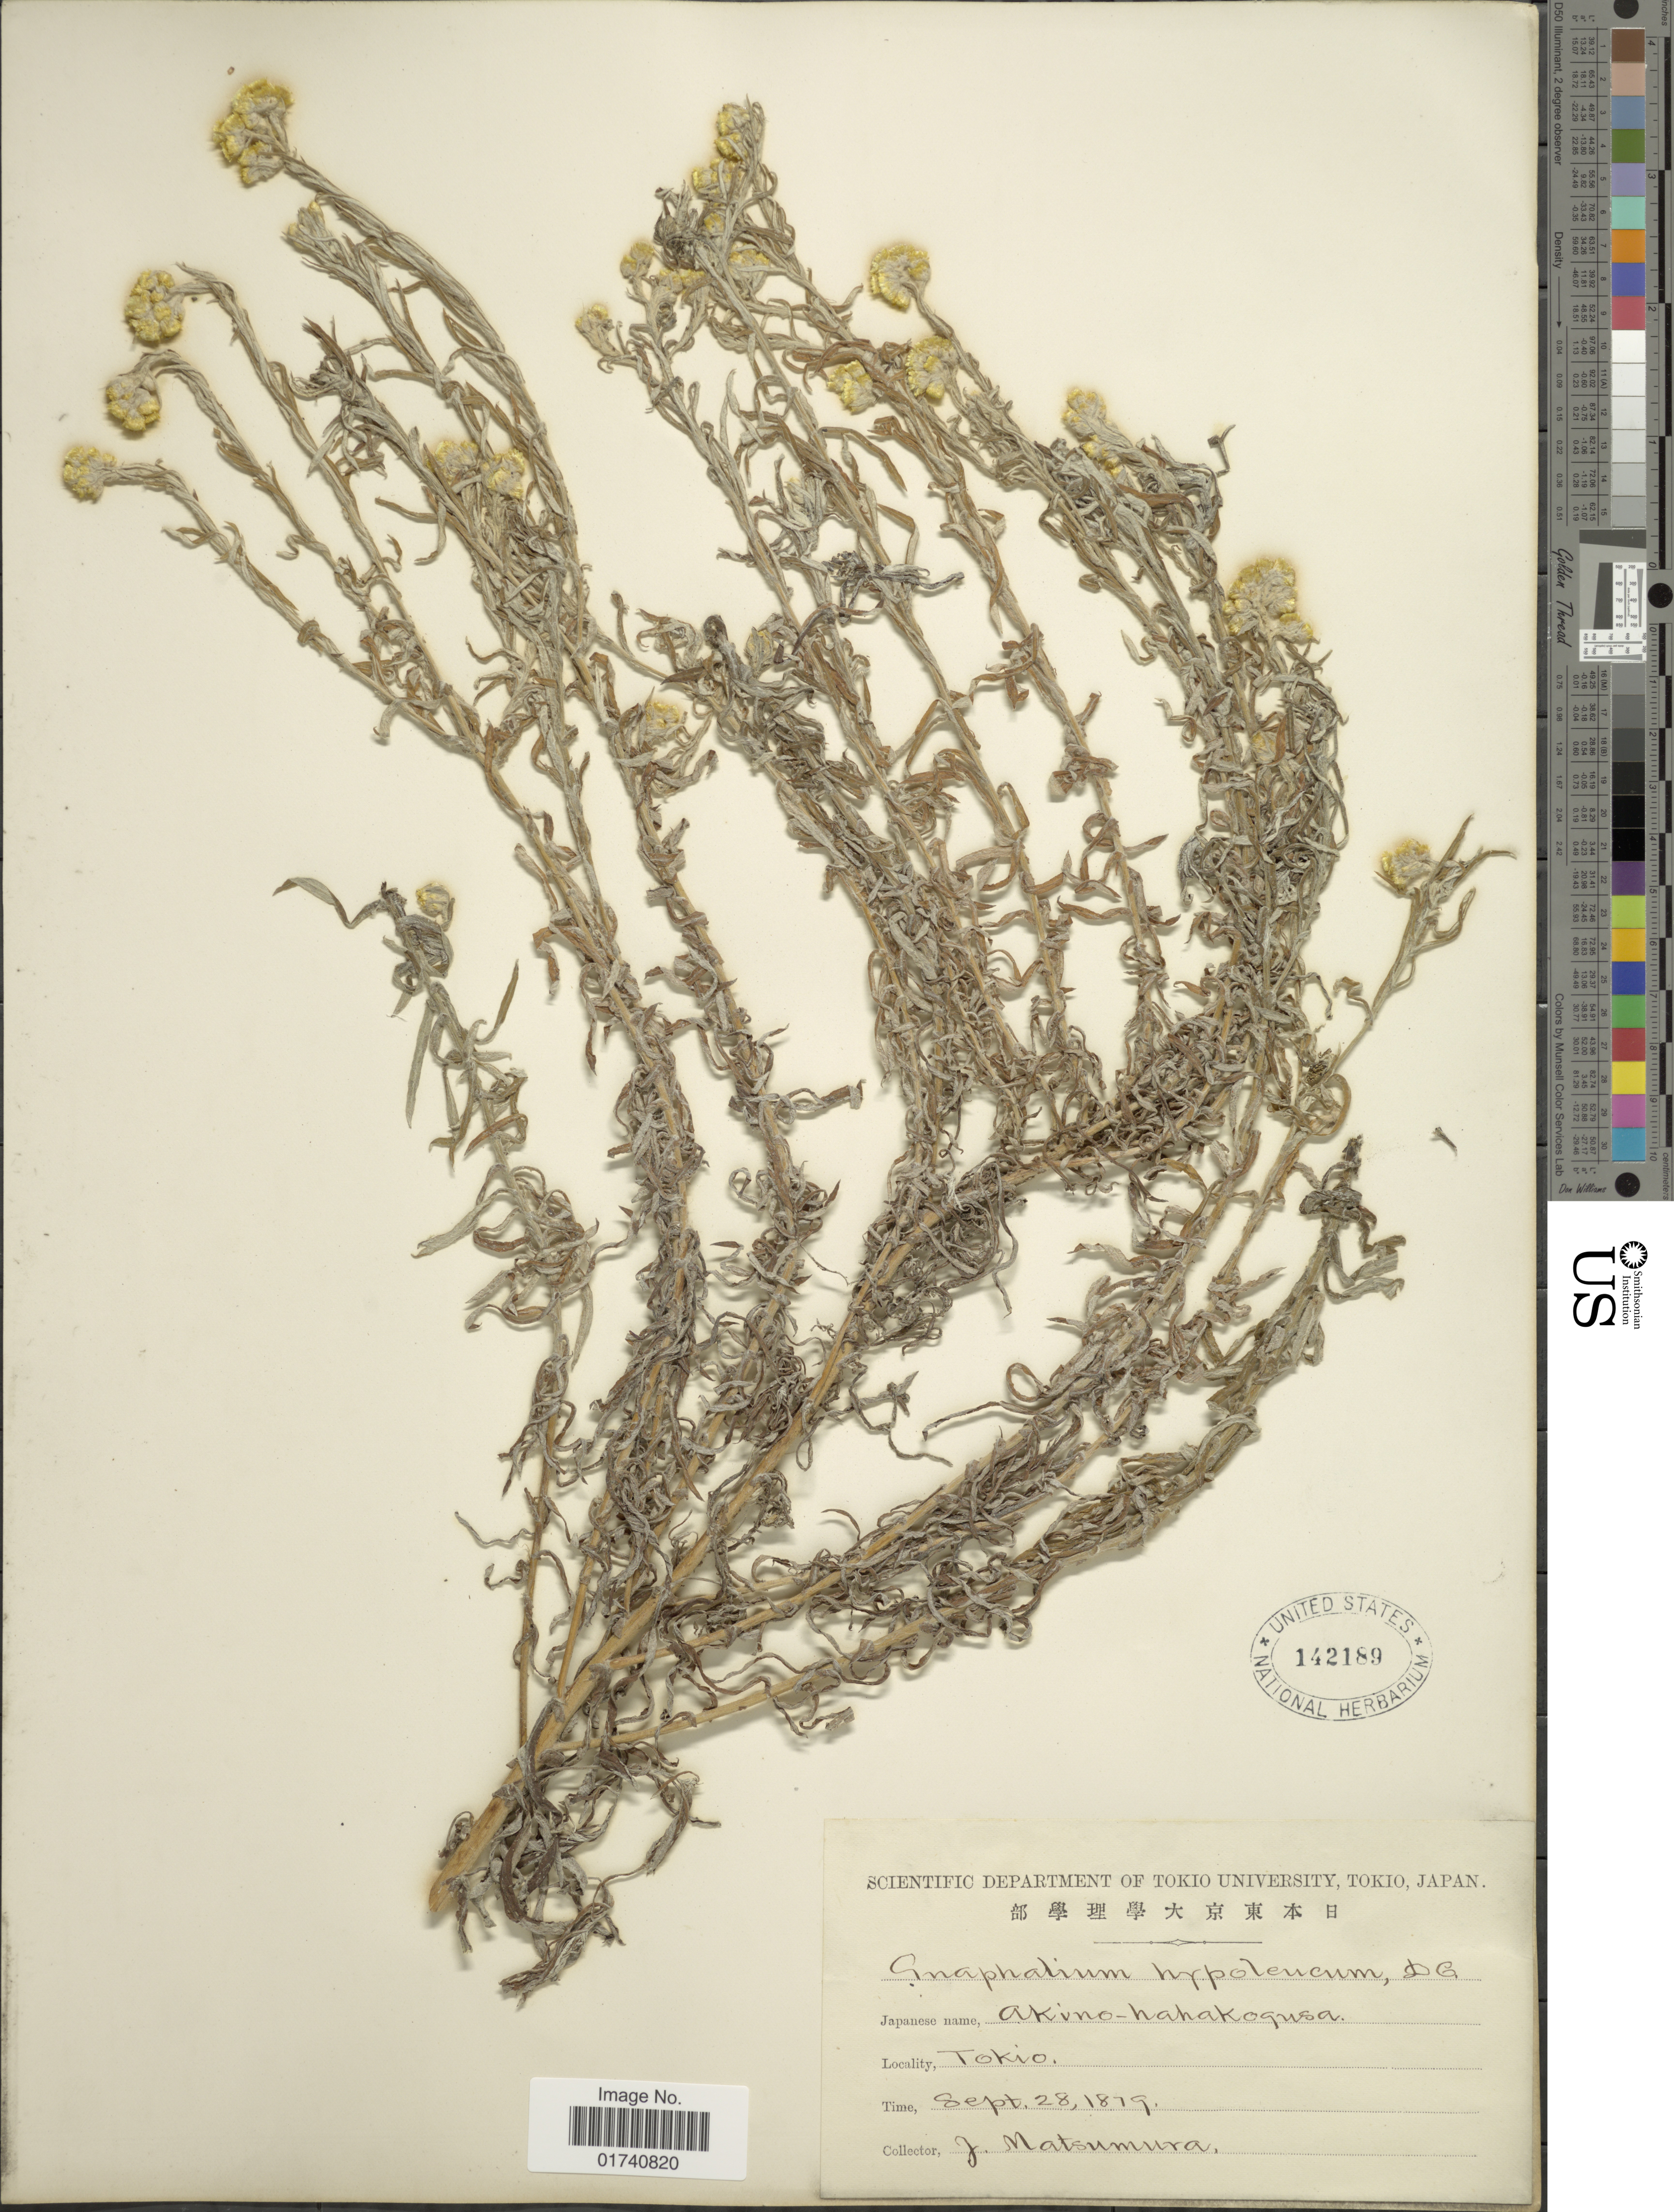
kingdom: Plantae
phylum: Tracheophyta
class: Magnoliopsida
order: Asterales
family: Asteraceae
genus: Pseudognaphalium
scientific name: Pseudognaphalium hypoleucum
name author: (DC.) Hilliard & B.L. Burtt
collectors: J. Matsumura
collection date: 1879-09-28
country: Japan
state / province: Tokyo, Federal City of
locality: Tokio.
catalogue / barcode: US 142189